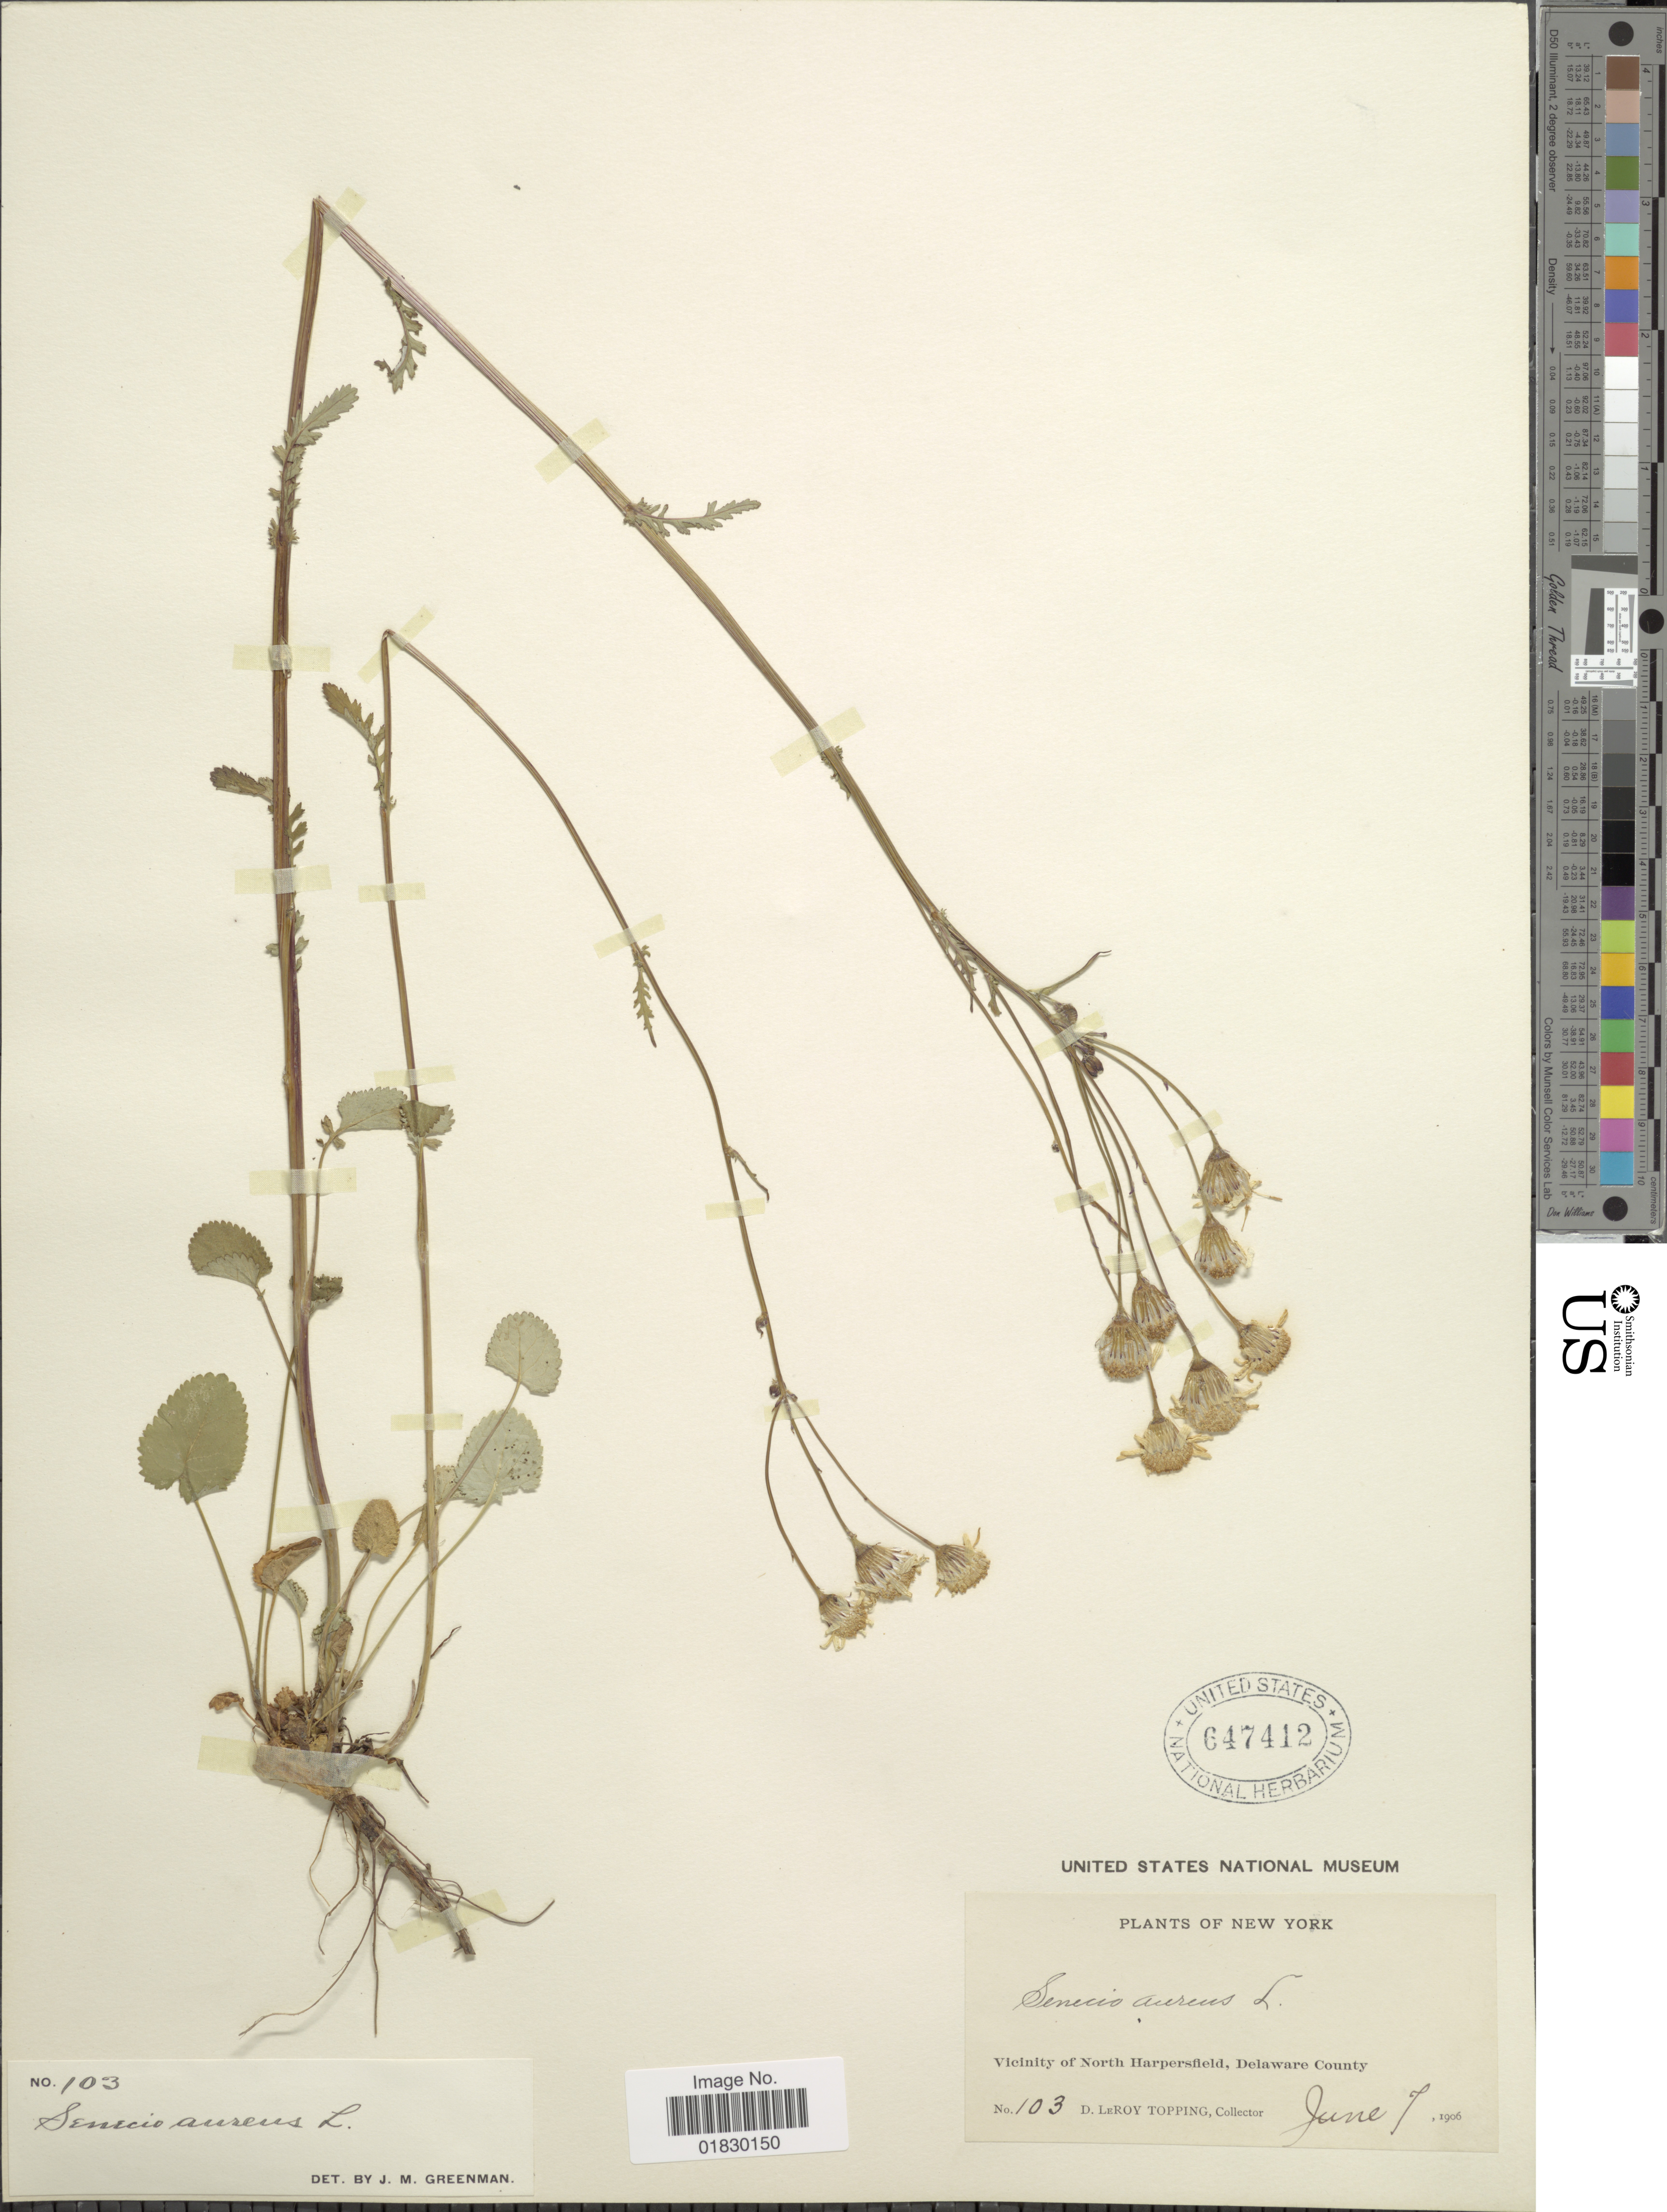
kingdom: Plantae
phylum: Tracheophyta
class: Magnoliopsida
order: Asterales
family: Asteraceae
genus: Packera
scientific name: Packera aurea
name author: (L.) Á. Löve & D. Löve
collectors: D. L. Topping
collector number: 103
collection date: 1906-06-07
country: United States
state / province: New York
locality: Vicinity of North Harpersfield, Delaware County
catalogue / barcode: US 647412